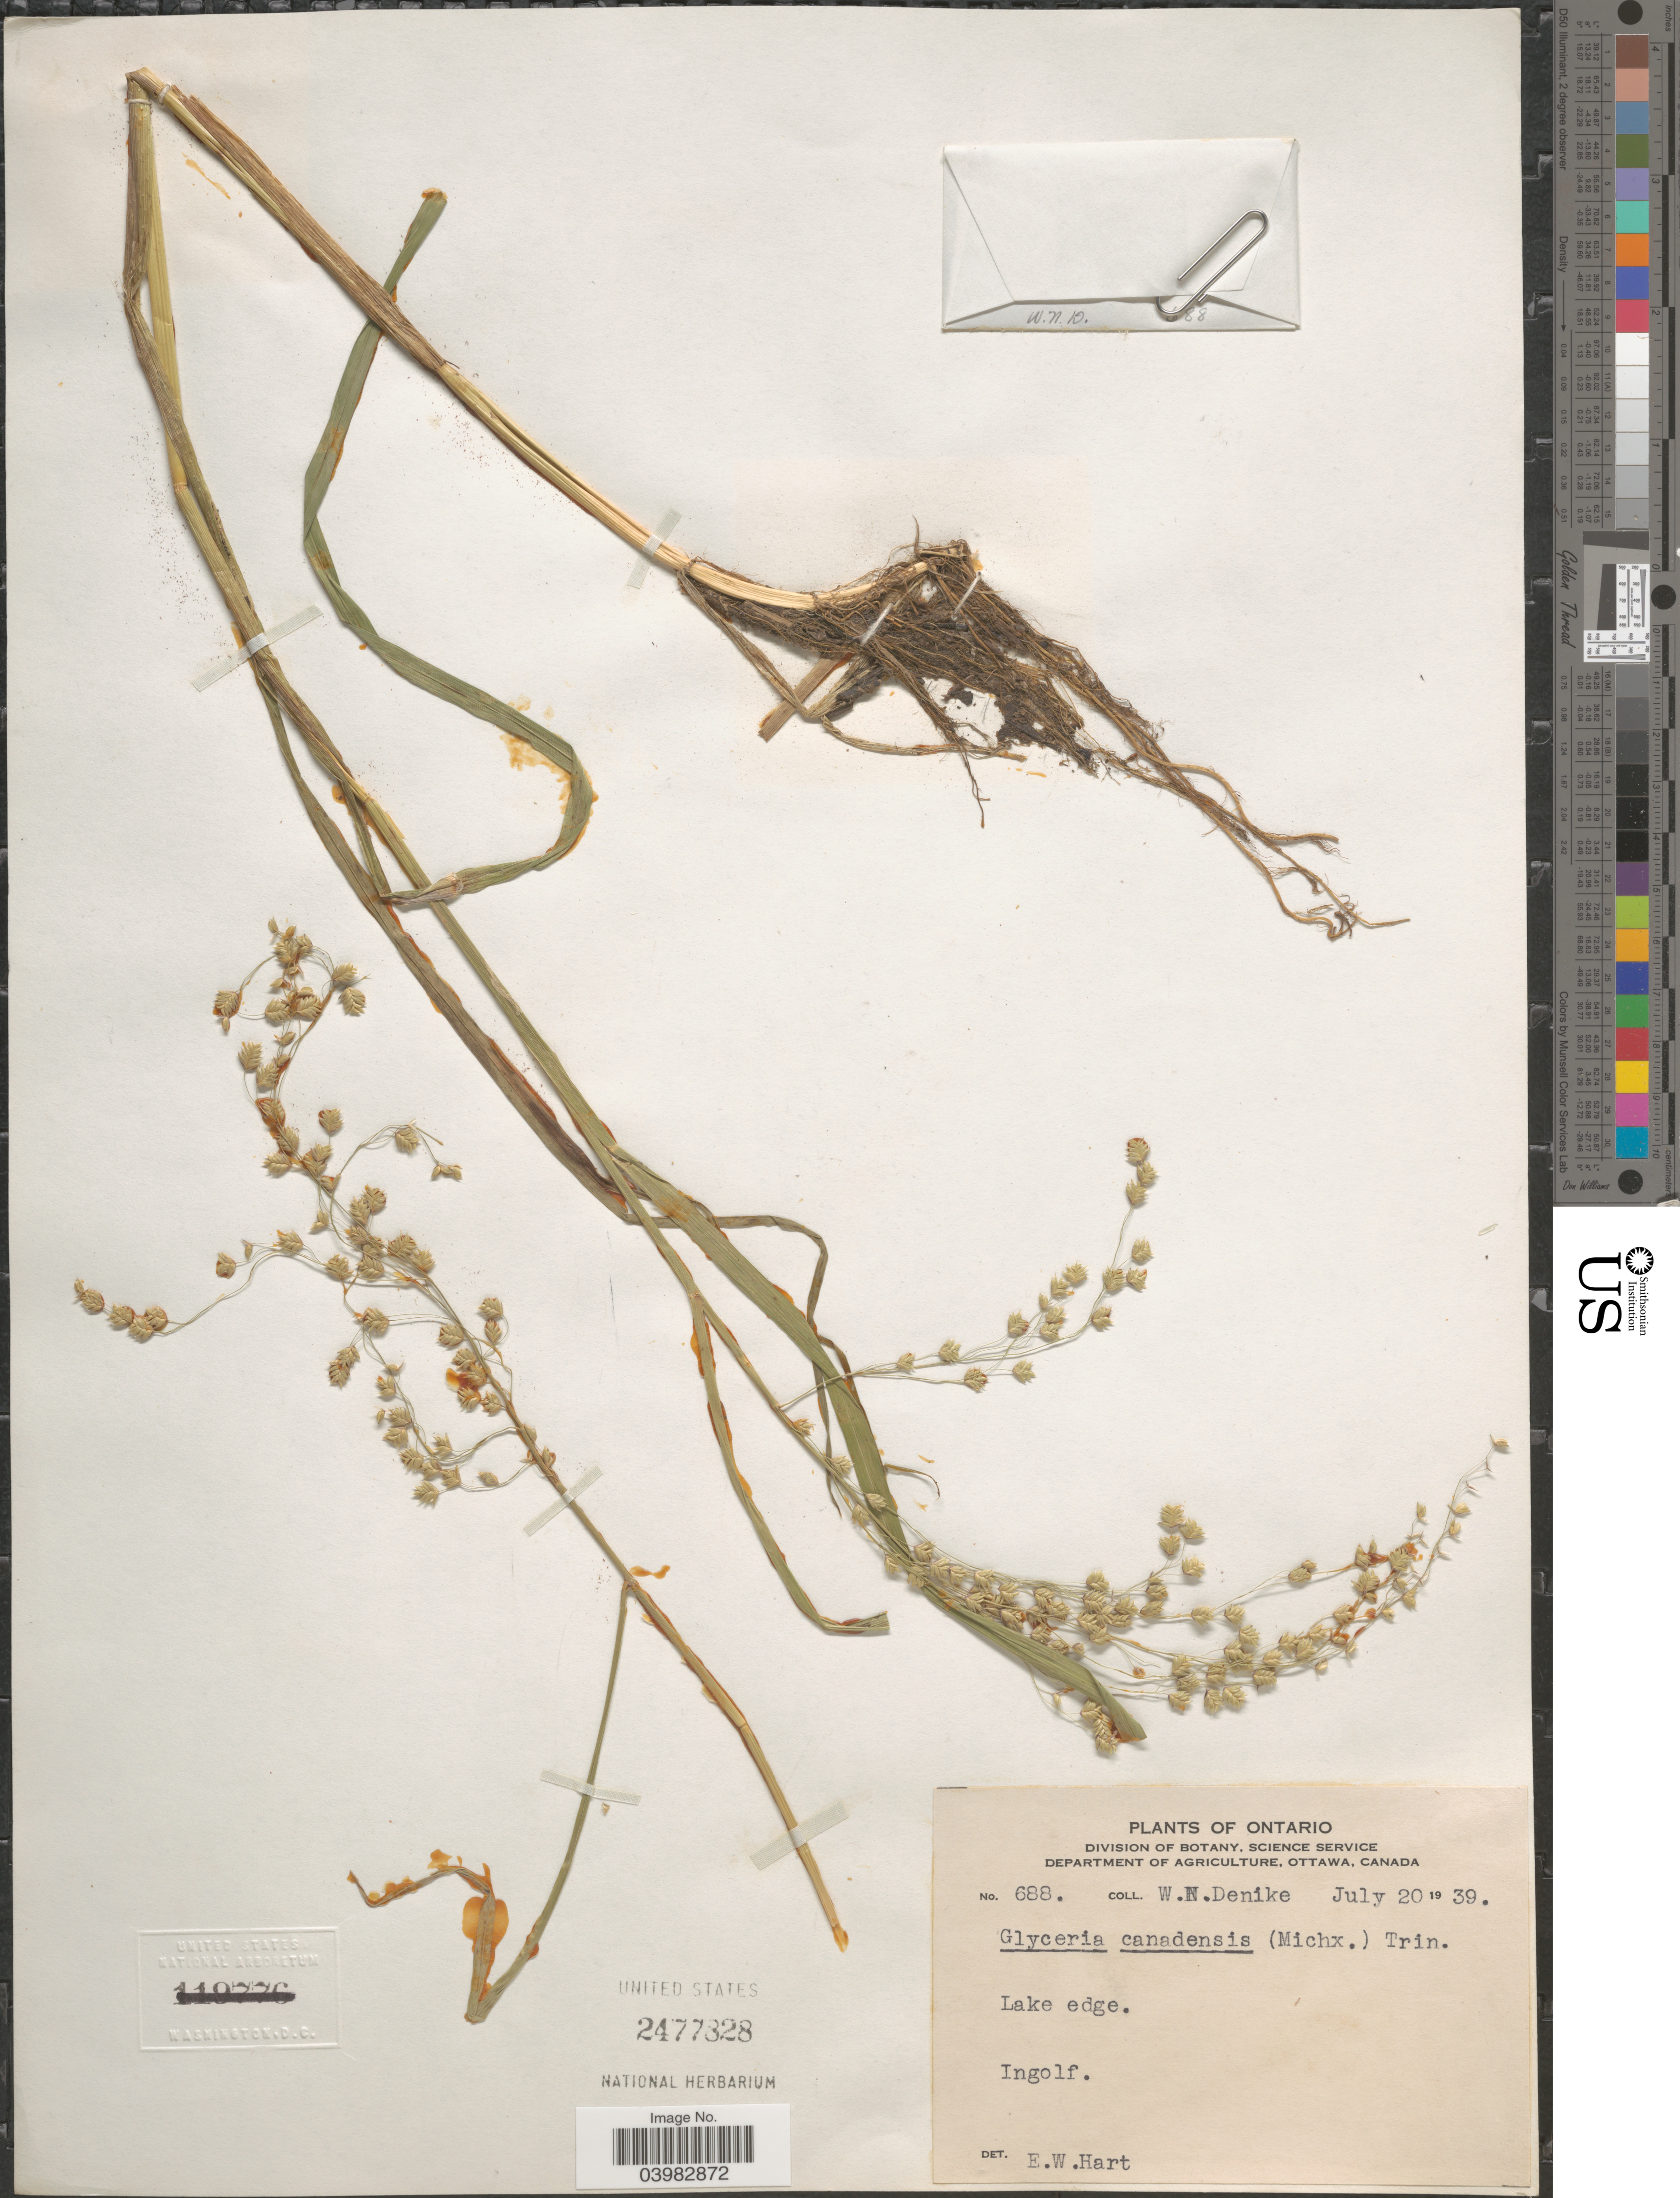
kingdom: Plantae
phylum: Tracheophyta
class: Liliopsida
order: Poales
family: Poaceae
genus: Glyceria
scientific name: Glyceria canadensis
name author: (Michx.) Trin.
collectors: W. Denike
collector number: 688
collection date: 1939-07-20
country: Canada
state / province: Ontario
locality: Lake edge. Ingolf.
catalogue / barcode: US 2477828